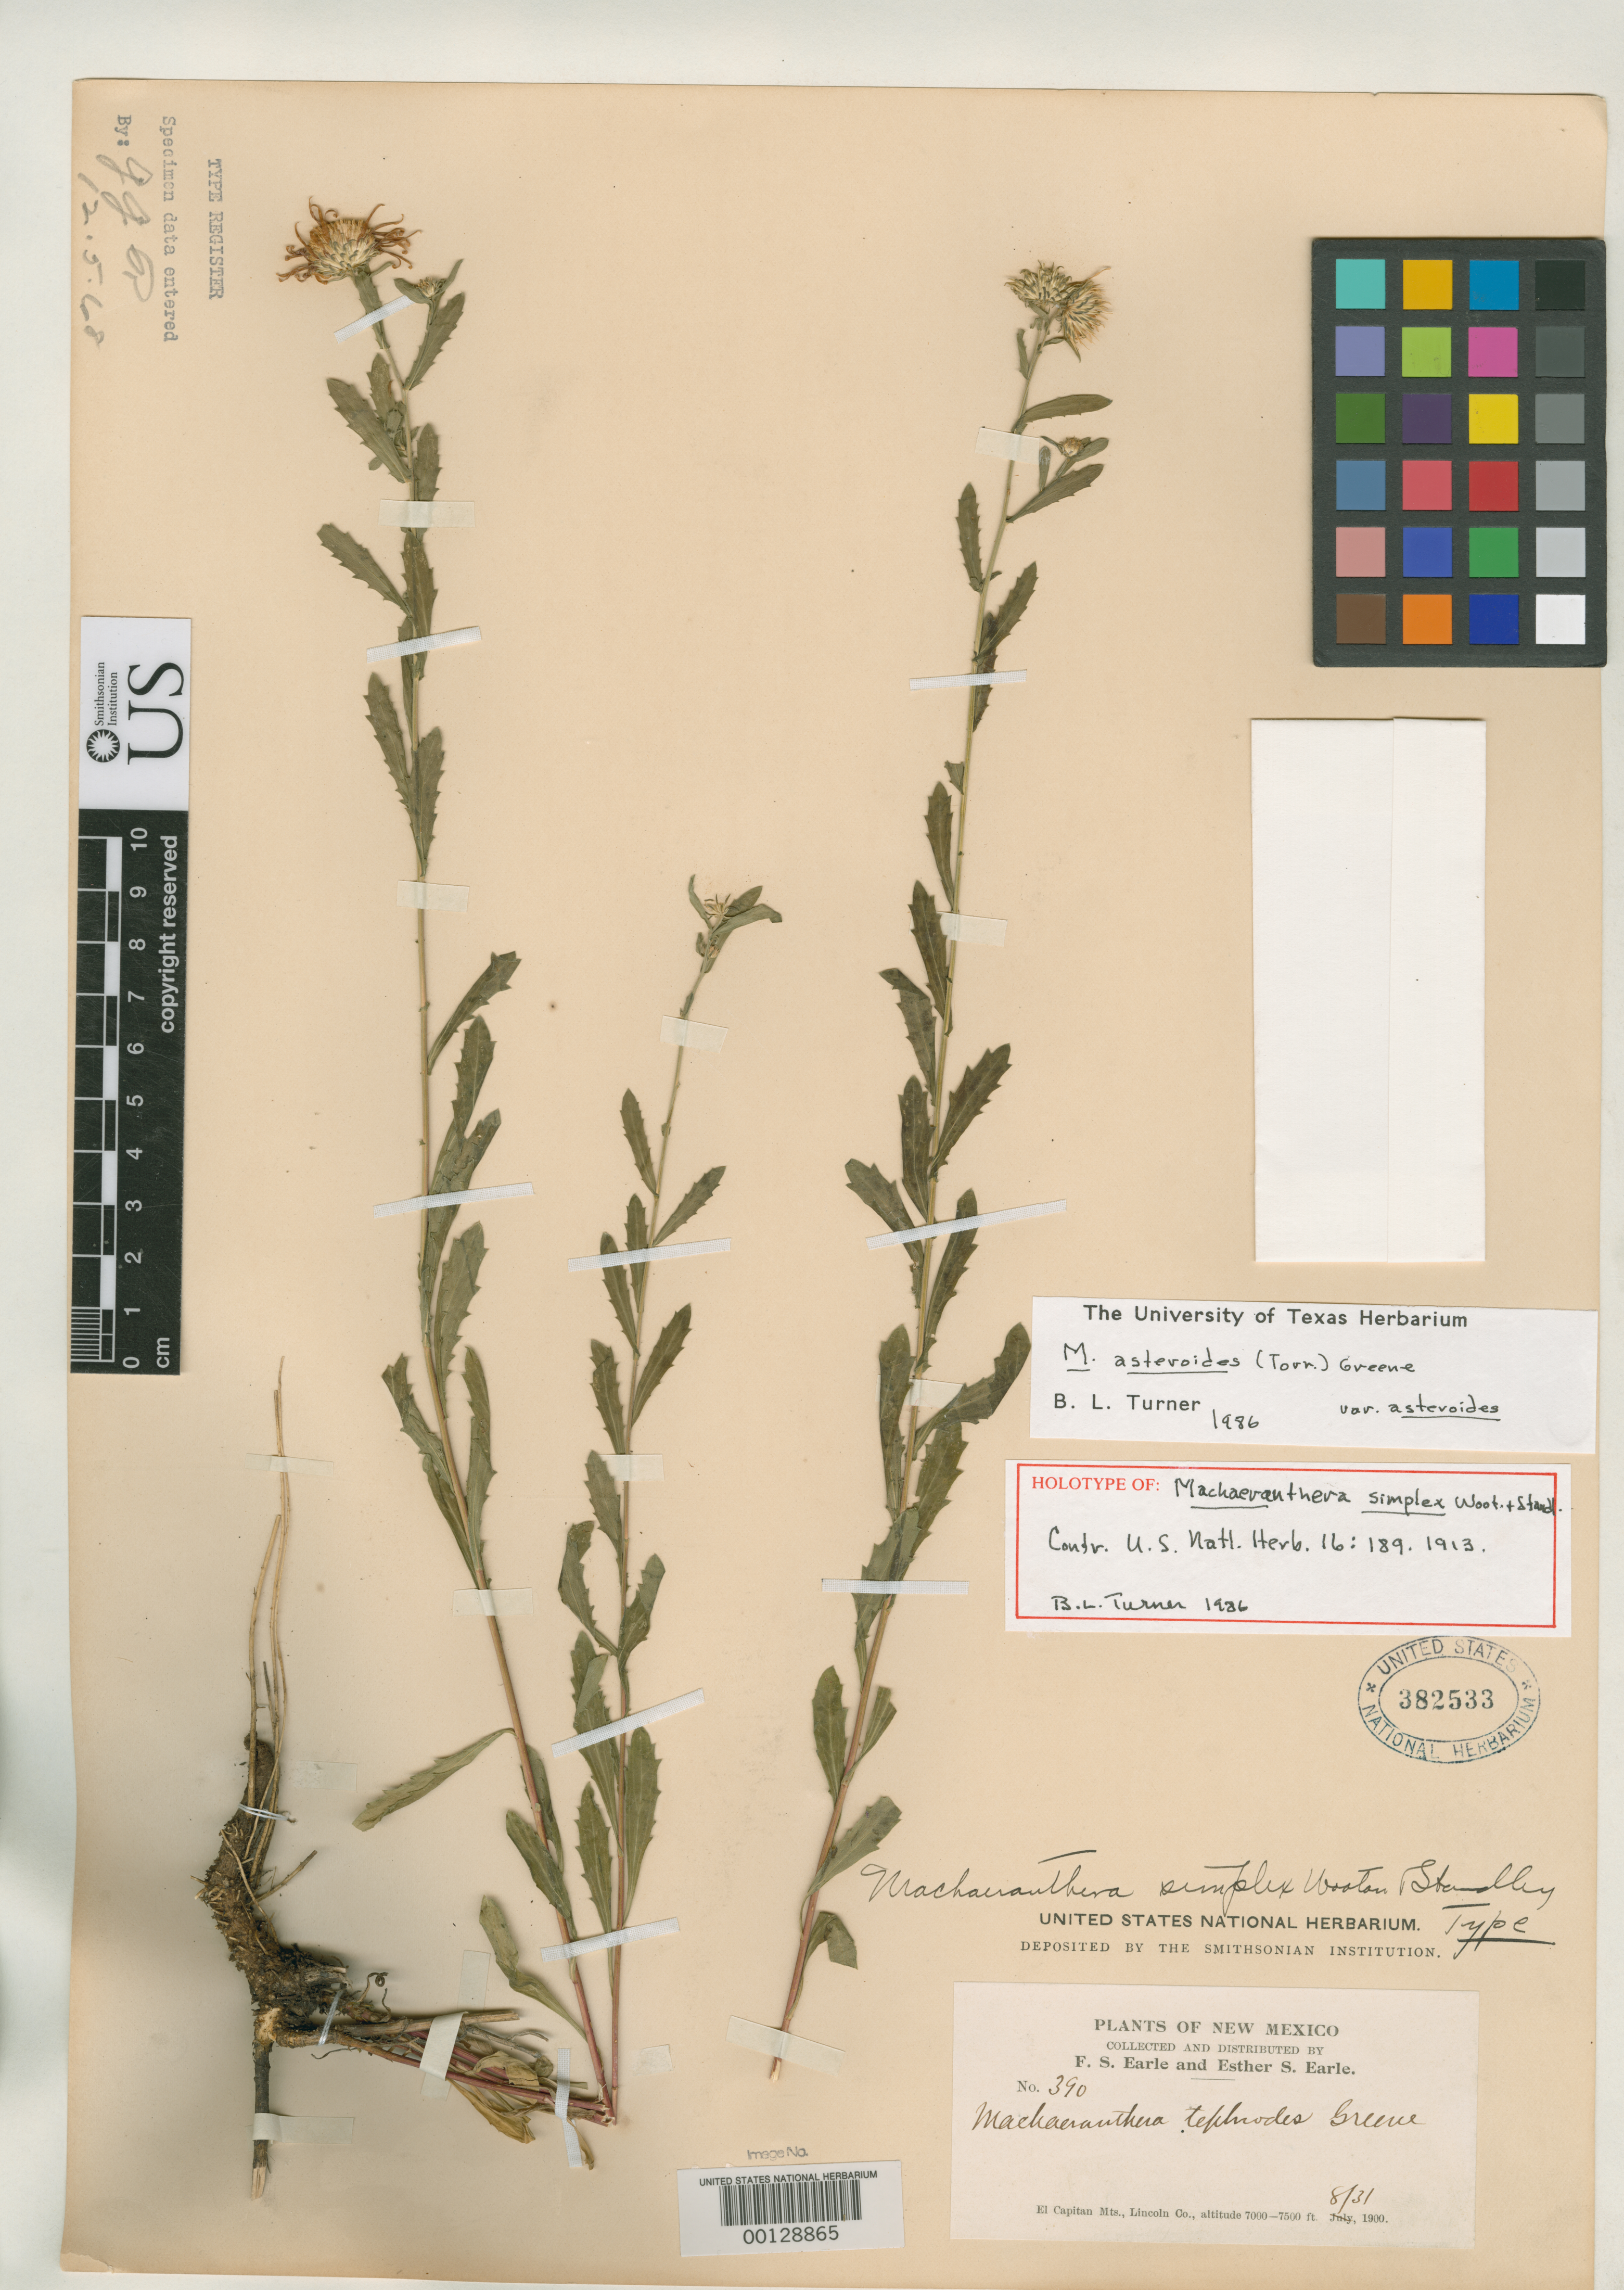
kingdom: Plantae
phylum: Tracheophyta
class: Magnoliopsida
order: Asterales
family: Asteraceae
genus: Machaeranthera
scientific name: Machaeranthera simplex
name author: Wooton & Standl.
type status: Holotype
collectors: F. S. Earle & E. S. Earle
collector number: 390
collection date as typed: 31 Aug 1900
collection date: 1900-08-31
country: United States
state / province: New Mexico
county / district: Lincoln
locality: El Capitan Mts.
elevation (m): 2100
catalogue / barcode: US 382533